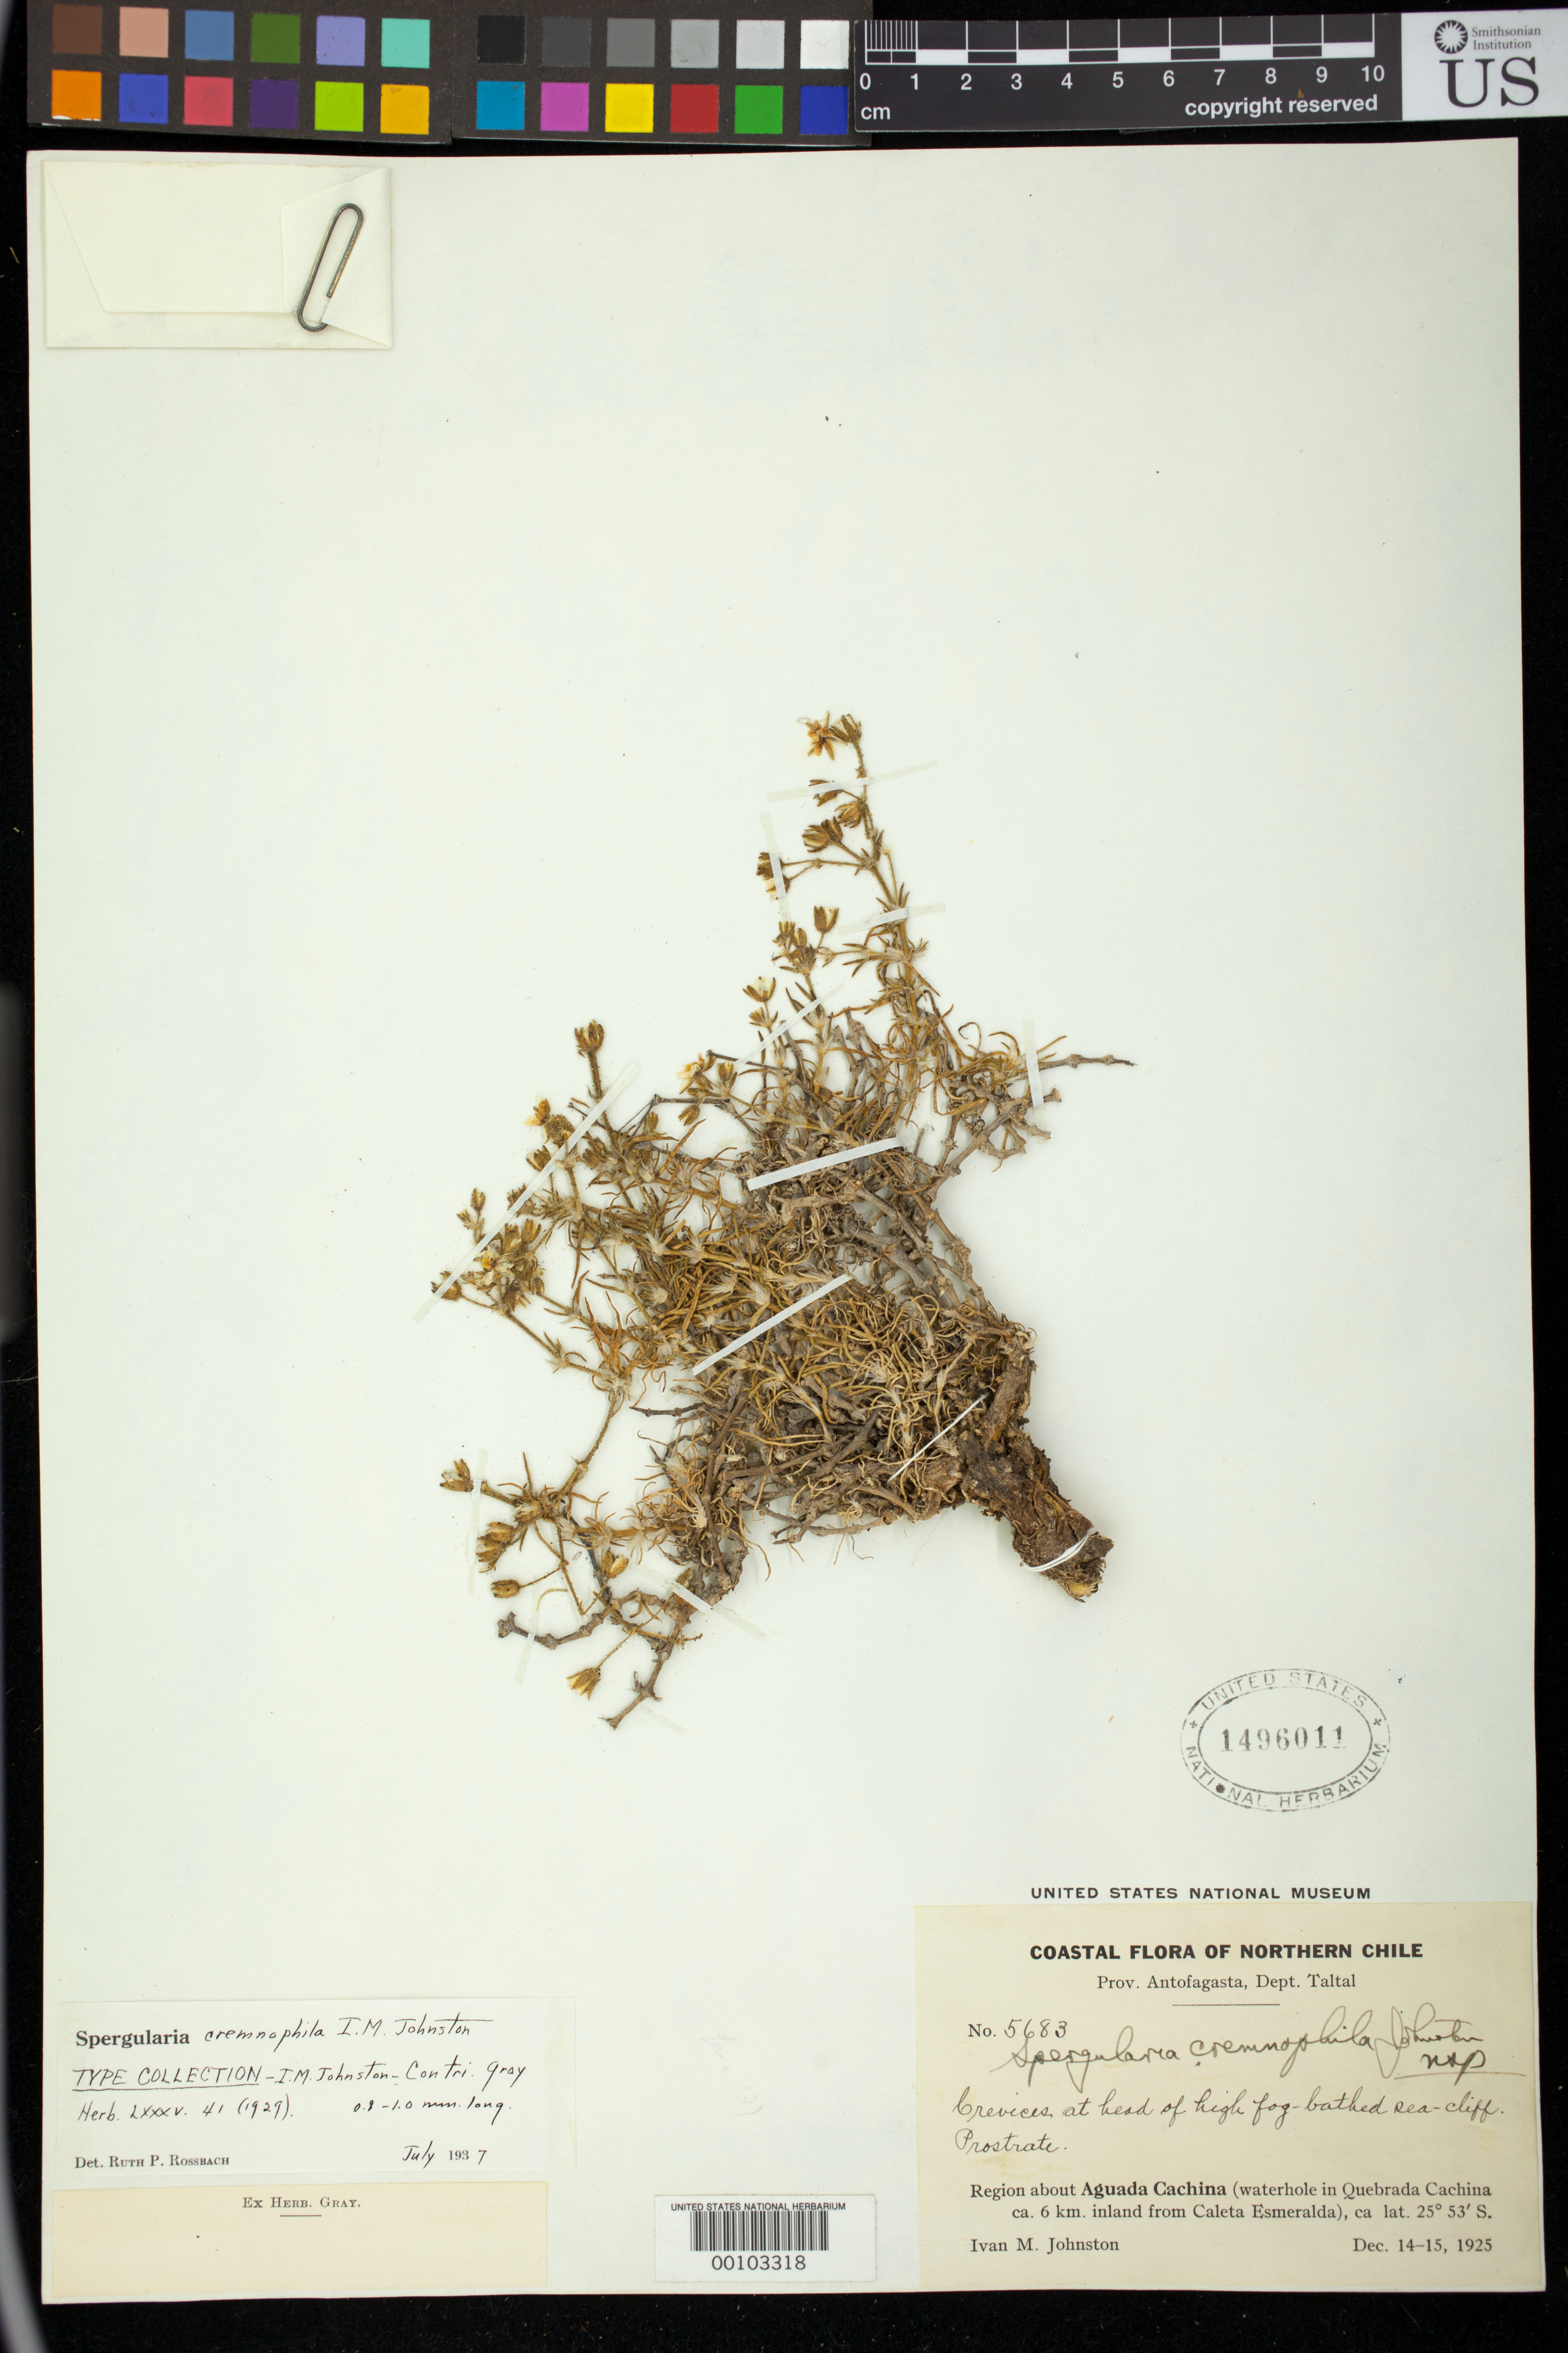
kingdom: Plantae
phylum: Tracheophyta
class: Magnoliopsida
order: Caryophyllales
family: Caryophyllaceae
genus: Spergularia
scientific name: Spergularia cremnophila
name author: I.M. Johnst.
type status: Isotype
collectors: I.M. Johnston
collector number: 5683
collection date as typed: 14 Dec 1925 to 15 Dec 1925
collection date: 1925-12-14/1925-12-15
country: Chile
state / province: Antofagasta (II)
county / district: Taltal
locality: Aguada Cachina.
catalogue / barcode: US 1496011